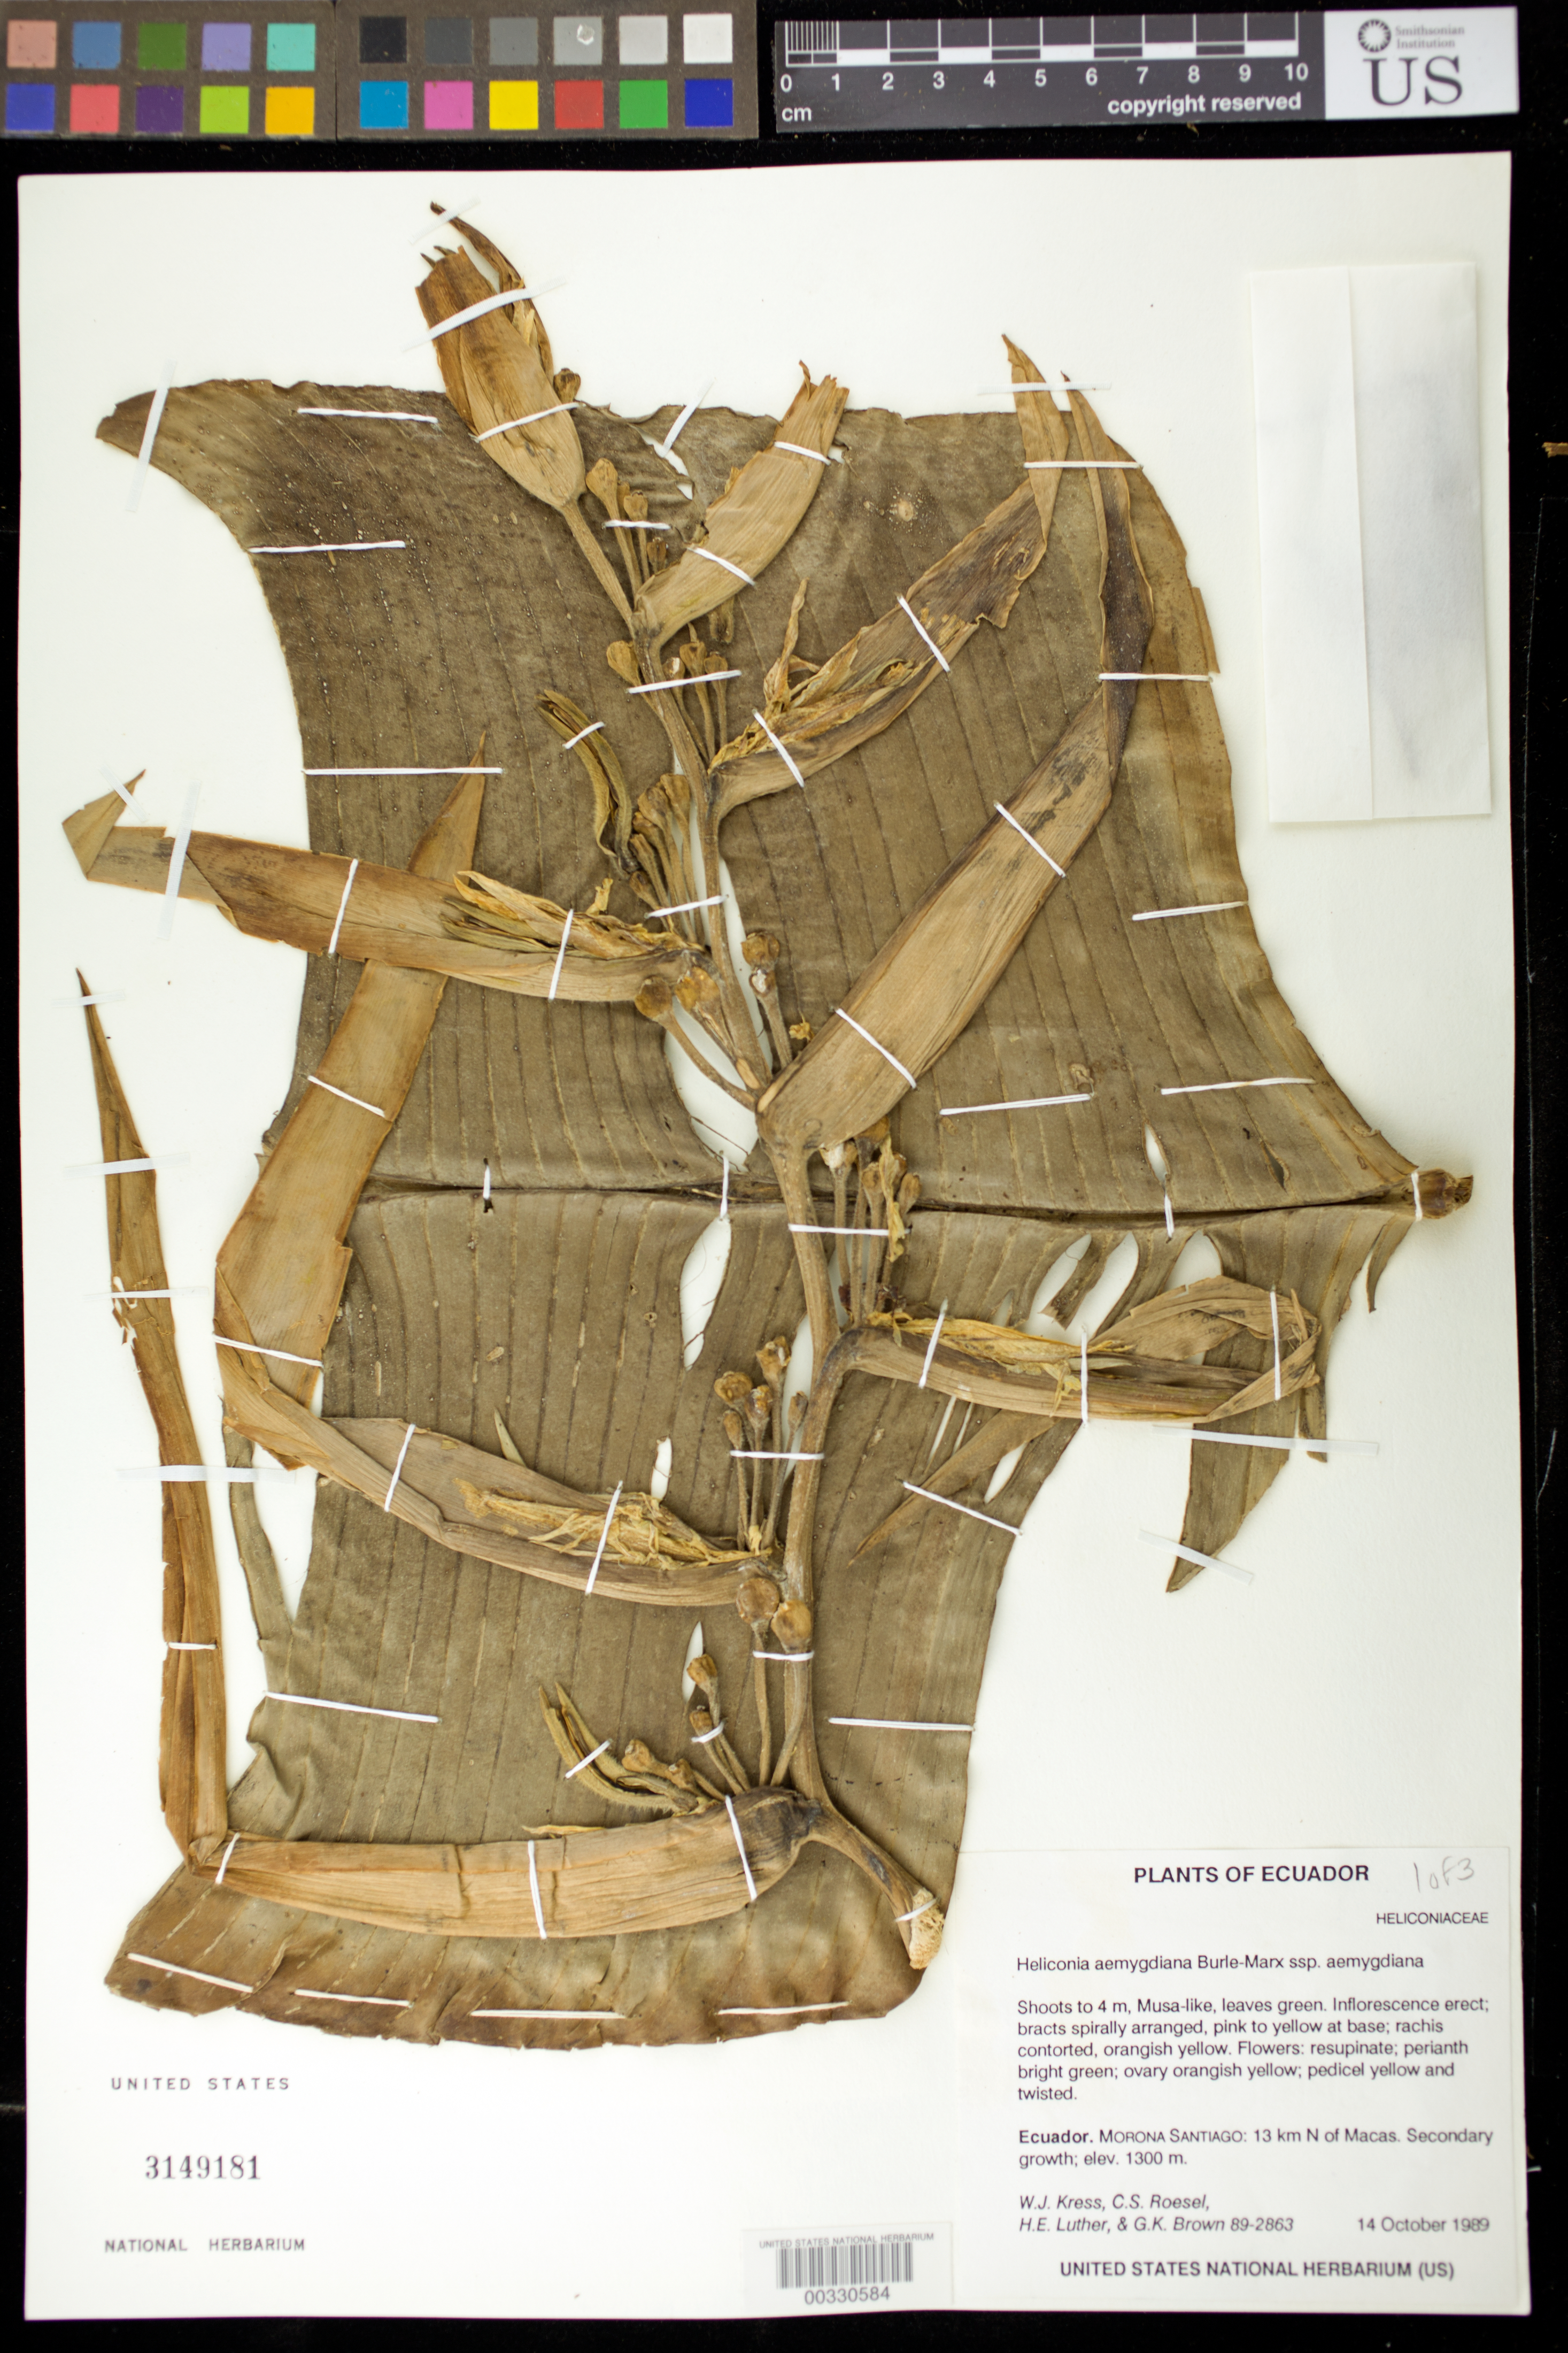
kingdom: Plantae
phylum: Tracheophyta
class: Liliopsida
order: Zingiberales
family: Heliconiaceae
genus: Heliconia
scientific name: Heliconia aemygdiana subsp. aemygdiana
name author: Burle-Marx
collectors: W. J. Kress, C. S. Roesel, Harry E. Luther & G. K. Brown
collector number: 89-2863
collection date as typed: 14 Oct 1989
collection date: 1989-10-14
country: Ecuador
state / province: Morona-Santiago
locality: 13 km N of macas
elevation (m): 1300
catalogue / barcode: US 3149181